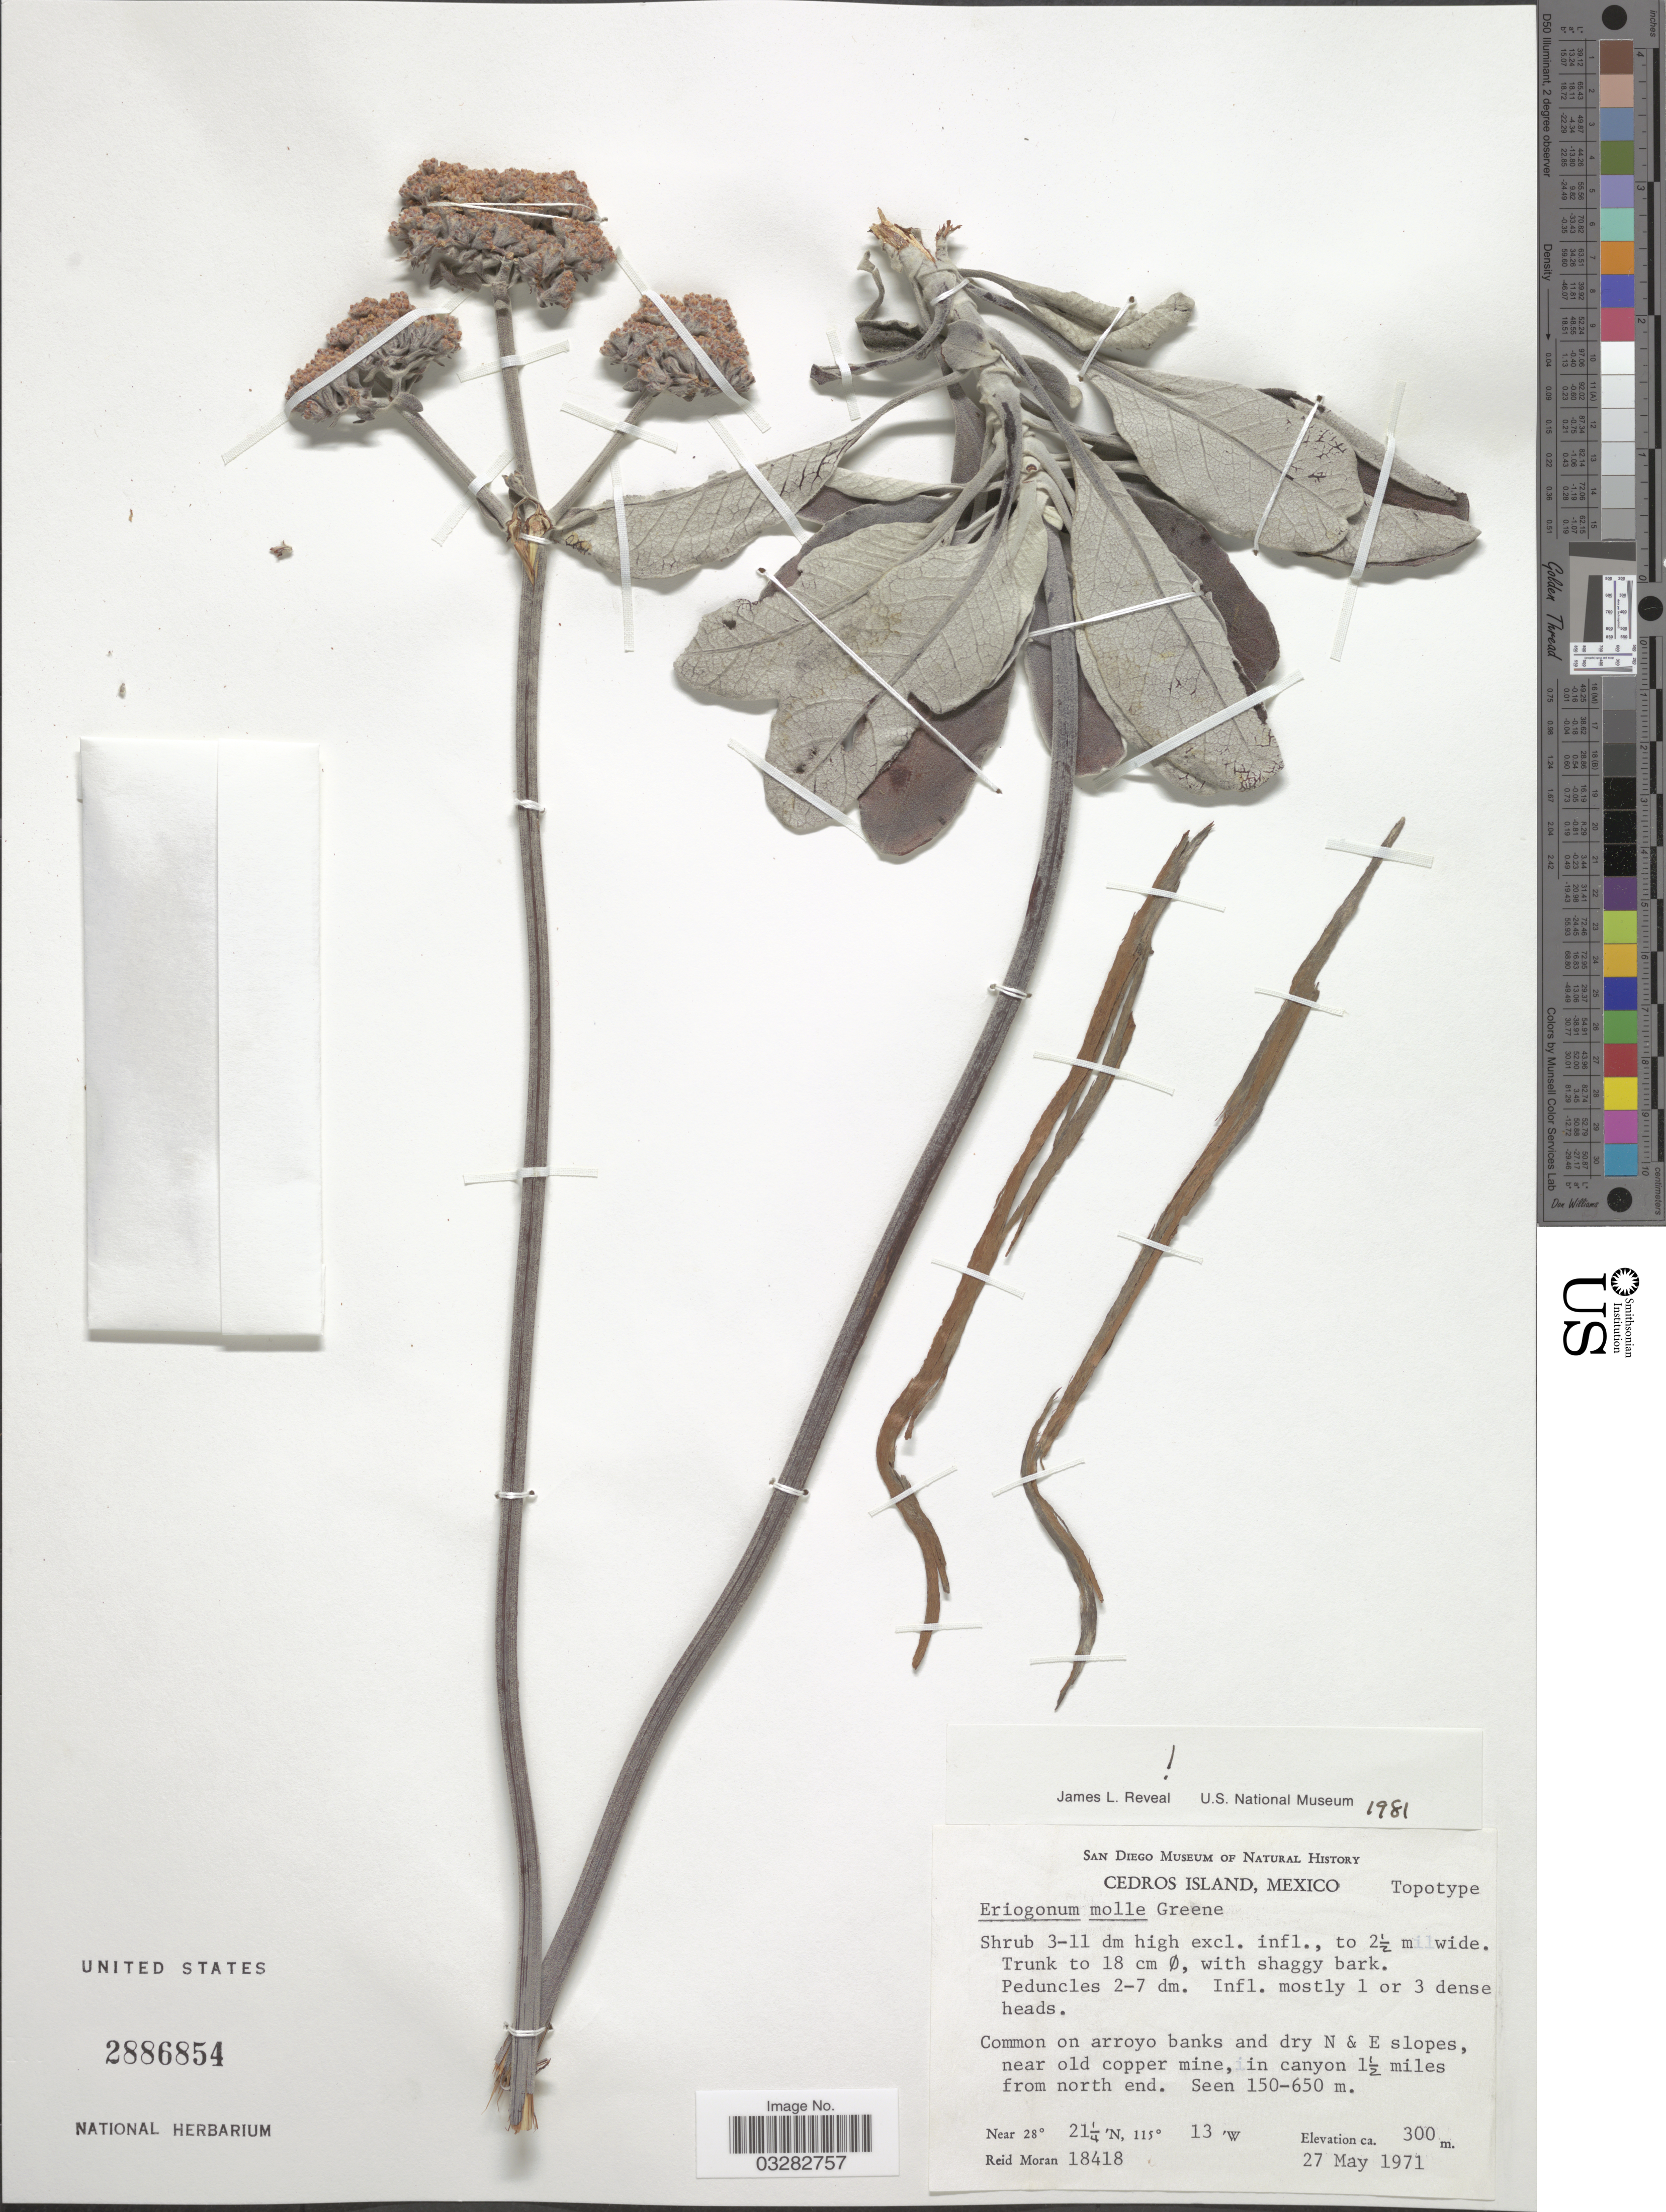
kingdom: Plantae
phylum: Tracheophyta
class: Magnoliopsida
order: Caryophyllales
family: Polygonaceae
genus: Eriogonum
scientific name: Eriogonum molle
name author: S.W. Greene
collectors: R. V. Moran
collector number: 18418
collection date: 1971-05-27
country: Mexico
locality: Cedros Island. near old copper mine, in canyon 1½ miles from north end.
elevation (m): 300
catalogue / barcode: US 2886854